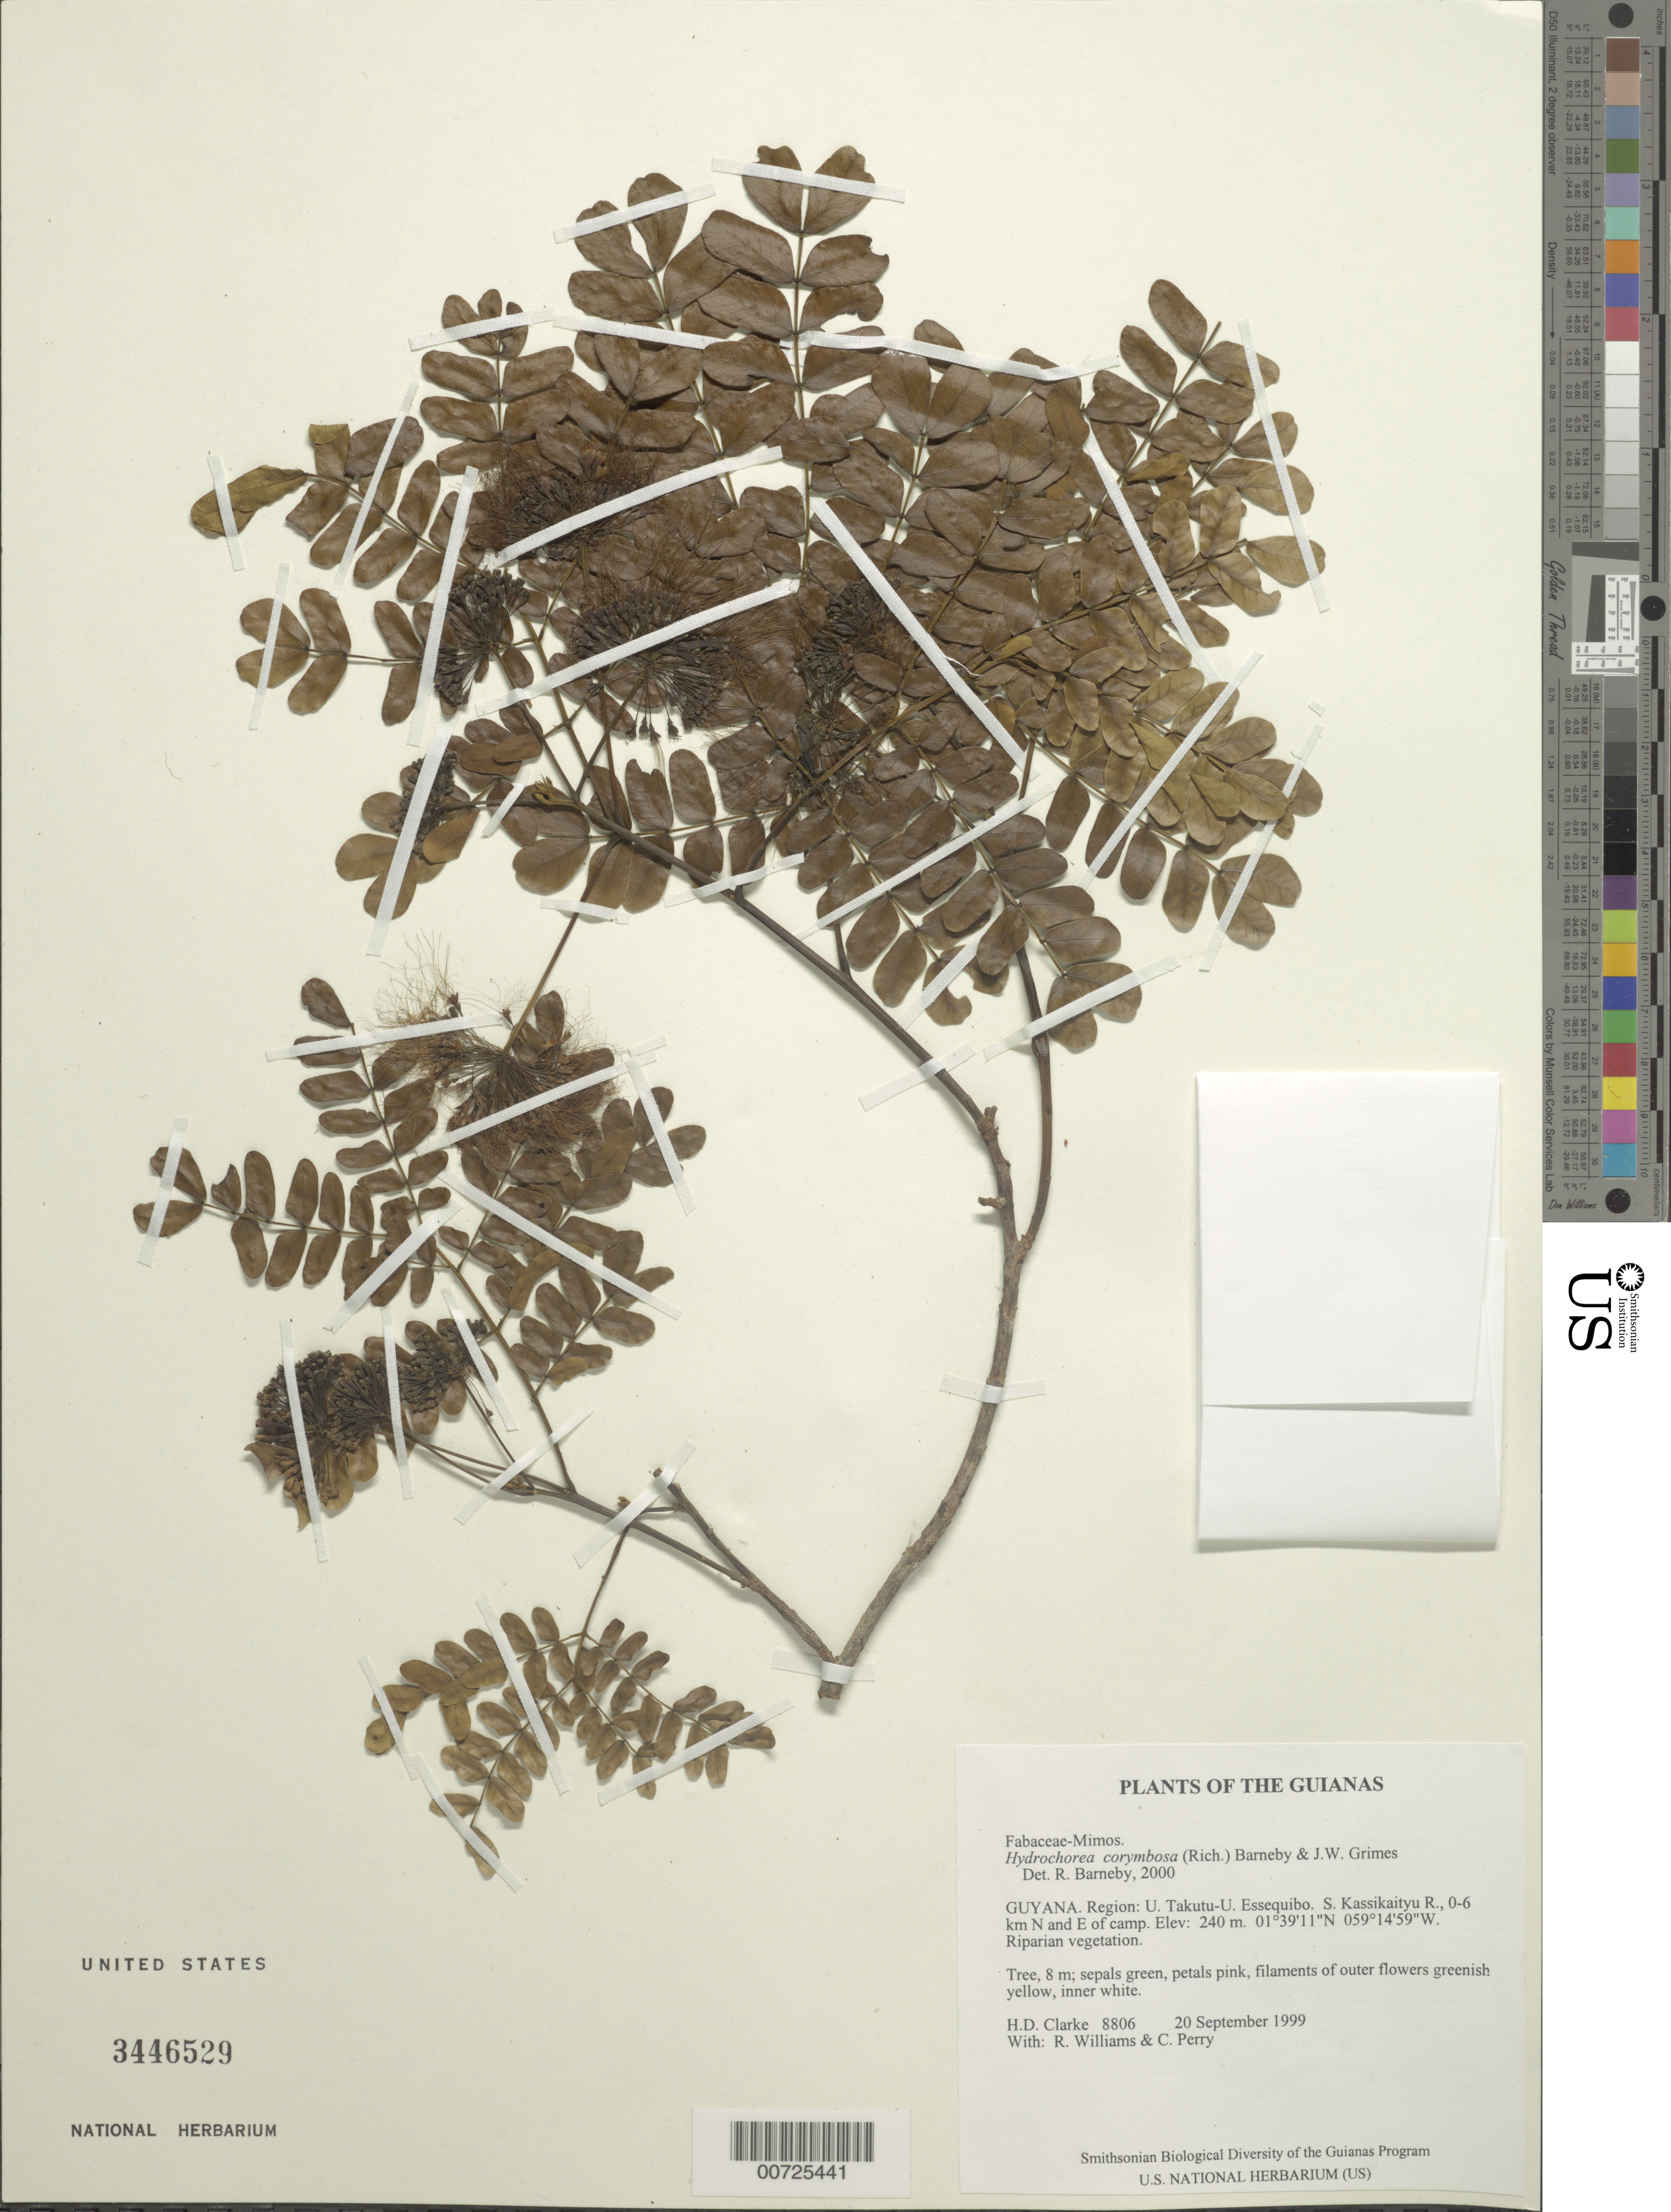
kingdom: Plantae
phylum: Tracheophyta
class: Magnoliopsida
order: Fabales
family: Fabaceae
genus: Hydrochorea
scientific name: Hydrochorea corymbosa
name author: (Rich.) Barneby & J.W. Grimes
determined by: Barneby, Rupert C., (NY)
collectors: H. D. Clarke, R. Williams & C. Perry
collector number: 8806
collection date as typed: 20 September 1999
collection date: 1999-09-20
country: Guyana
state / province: U. Takutu-U. Essequibo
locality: S. Kassikaityu R., 0-6 km N and E of camp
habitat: Riparian vegetation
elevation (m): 240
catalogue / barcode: US 3446529